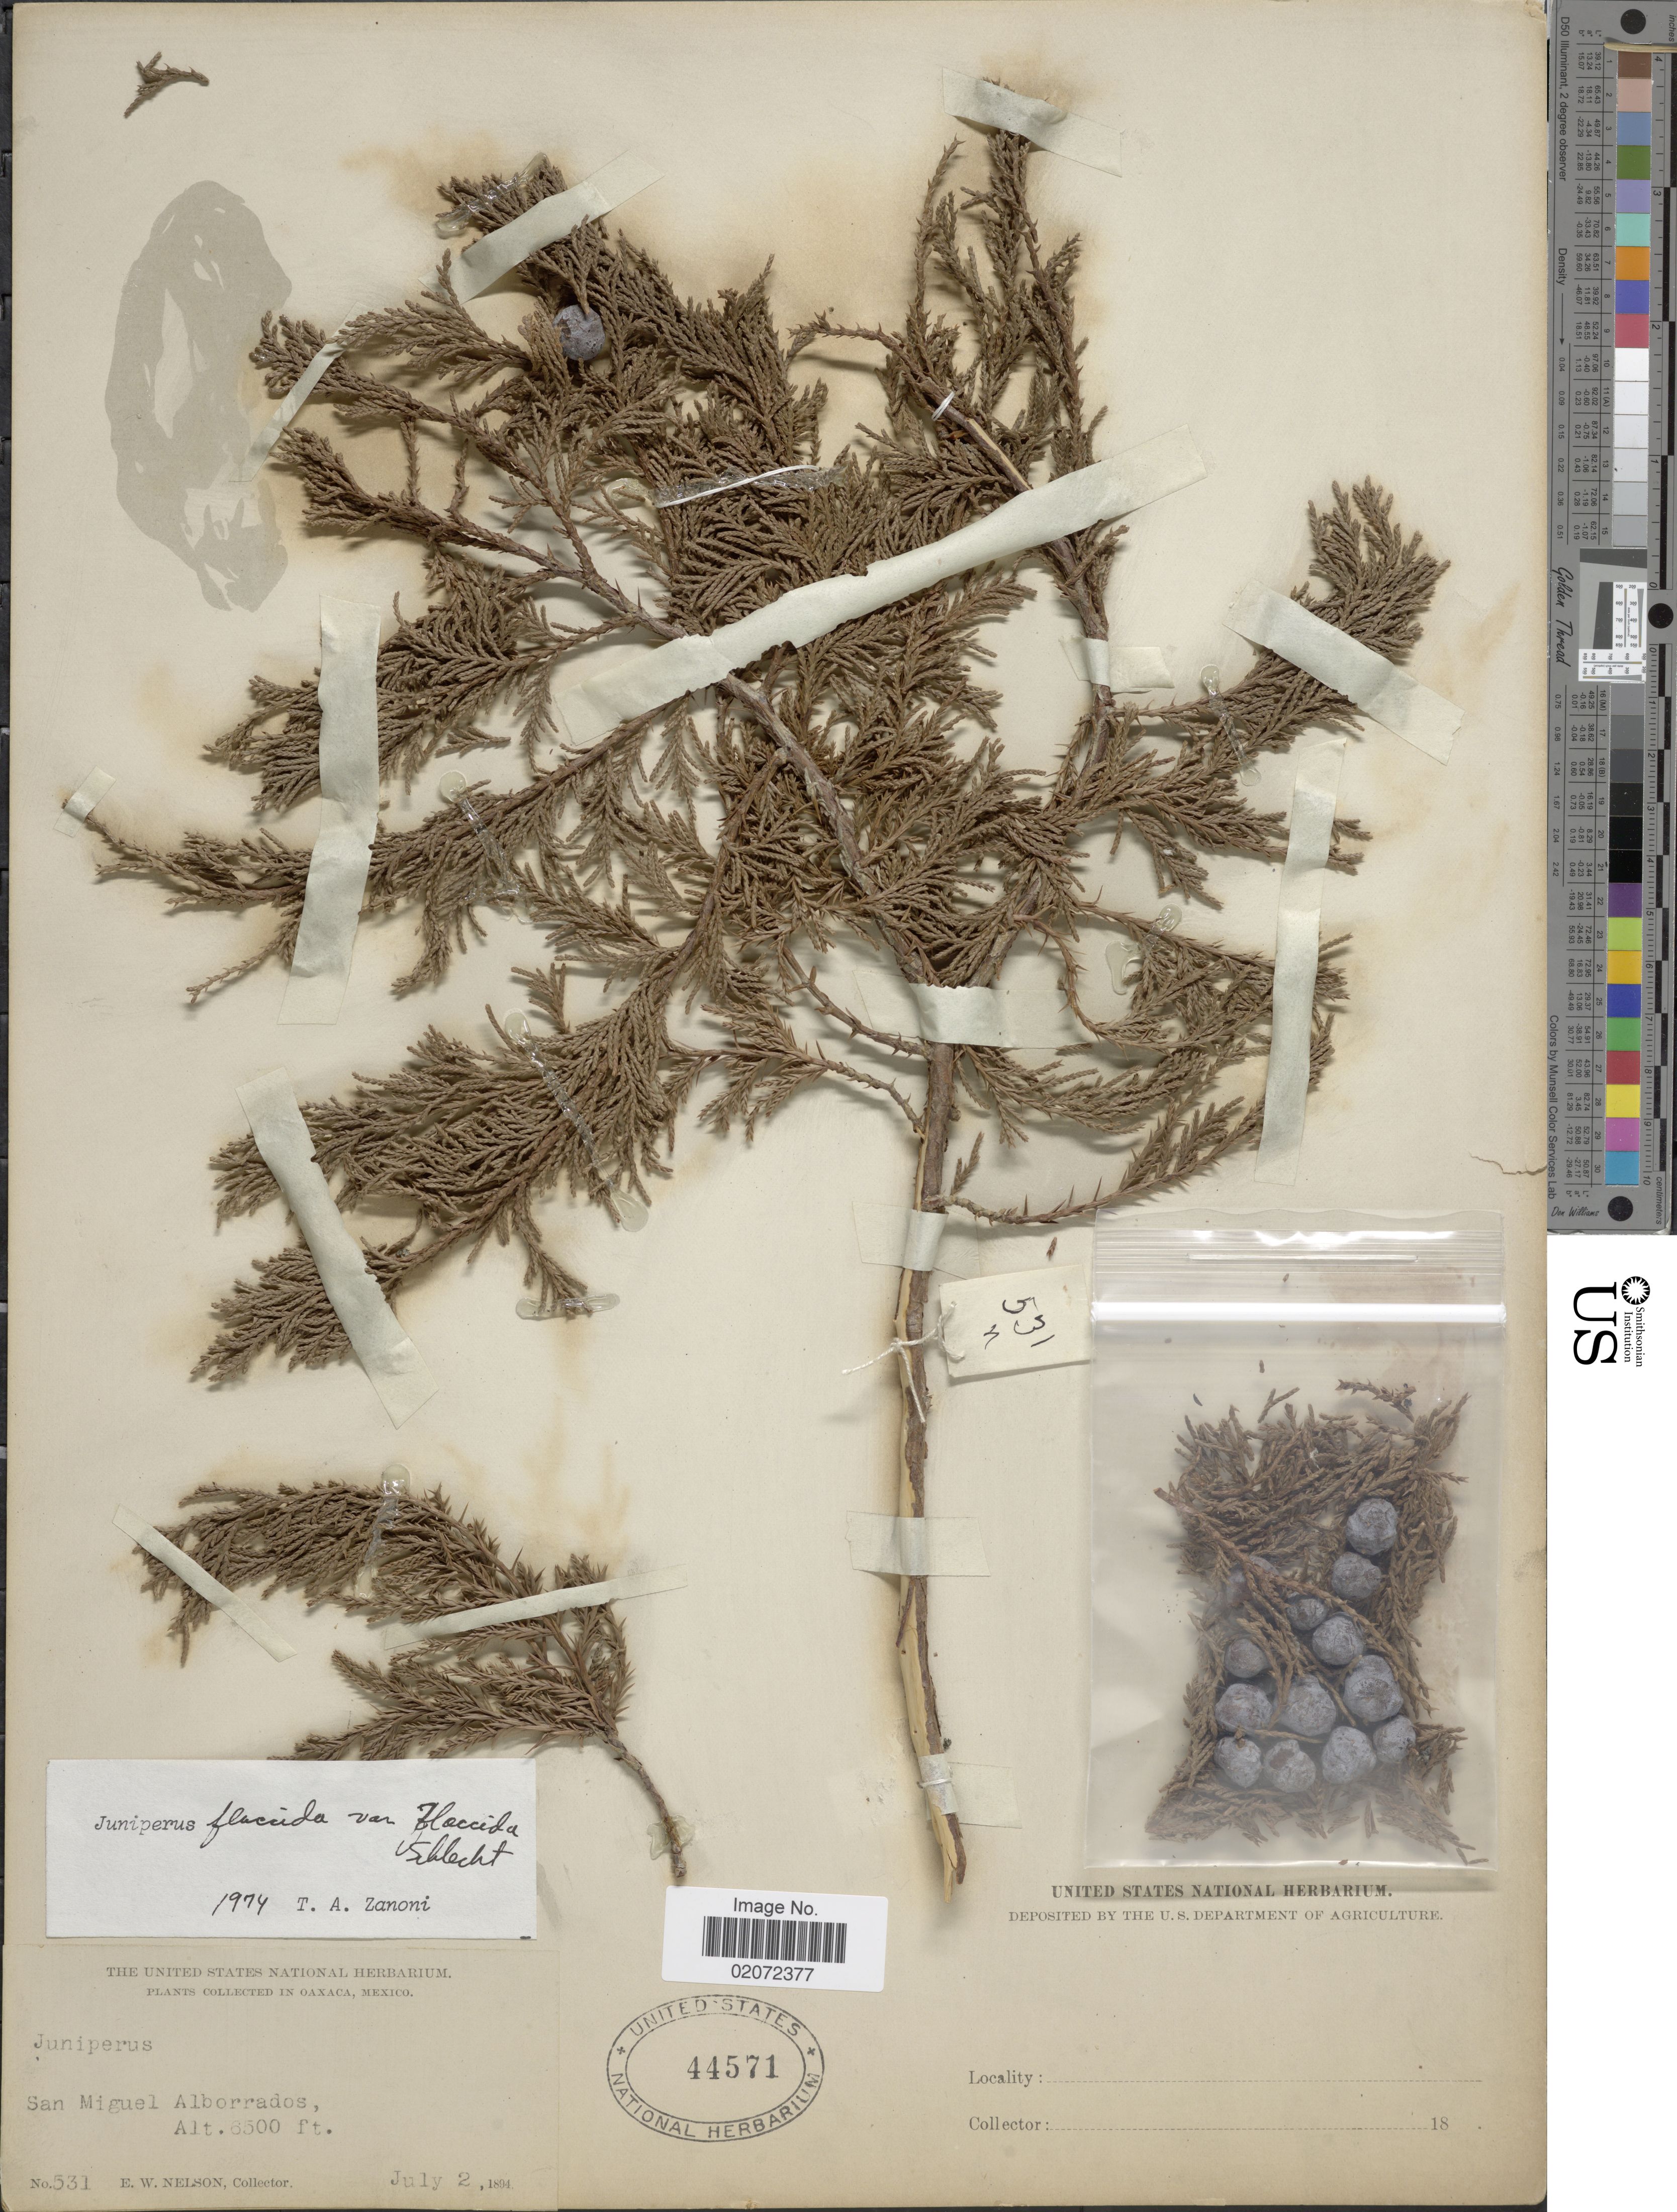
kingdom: Plantae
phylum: Tracheophyta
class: Pinopsida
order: Pinales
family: Cupressaceae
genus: Juniperus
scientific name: Juniperus flaccida var. flaccida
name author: Schltdl.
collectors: E. W. Nelson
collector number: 531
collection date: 1894-07-02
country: Mexico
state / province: Oaxaca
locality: San Miguel Alborrados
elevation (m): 1981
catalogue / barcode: US 44571